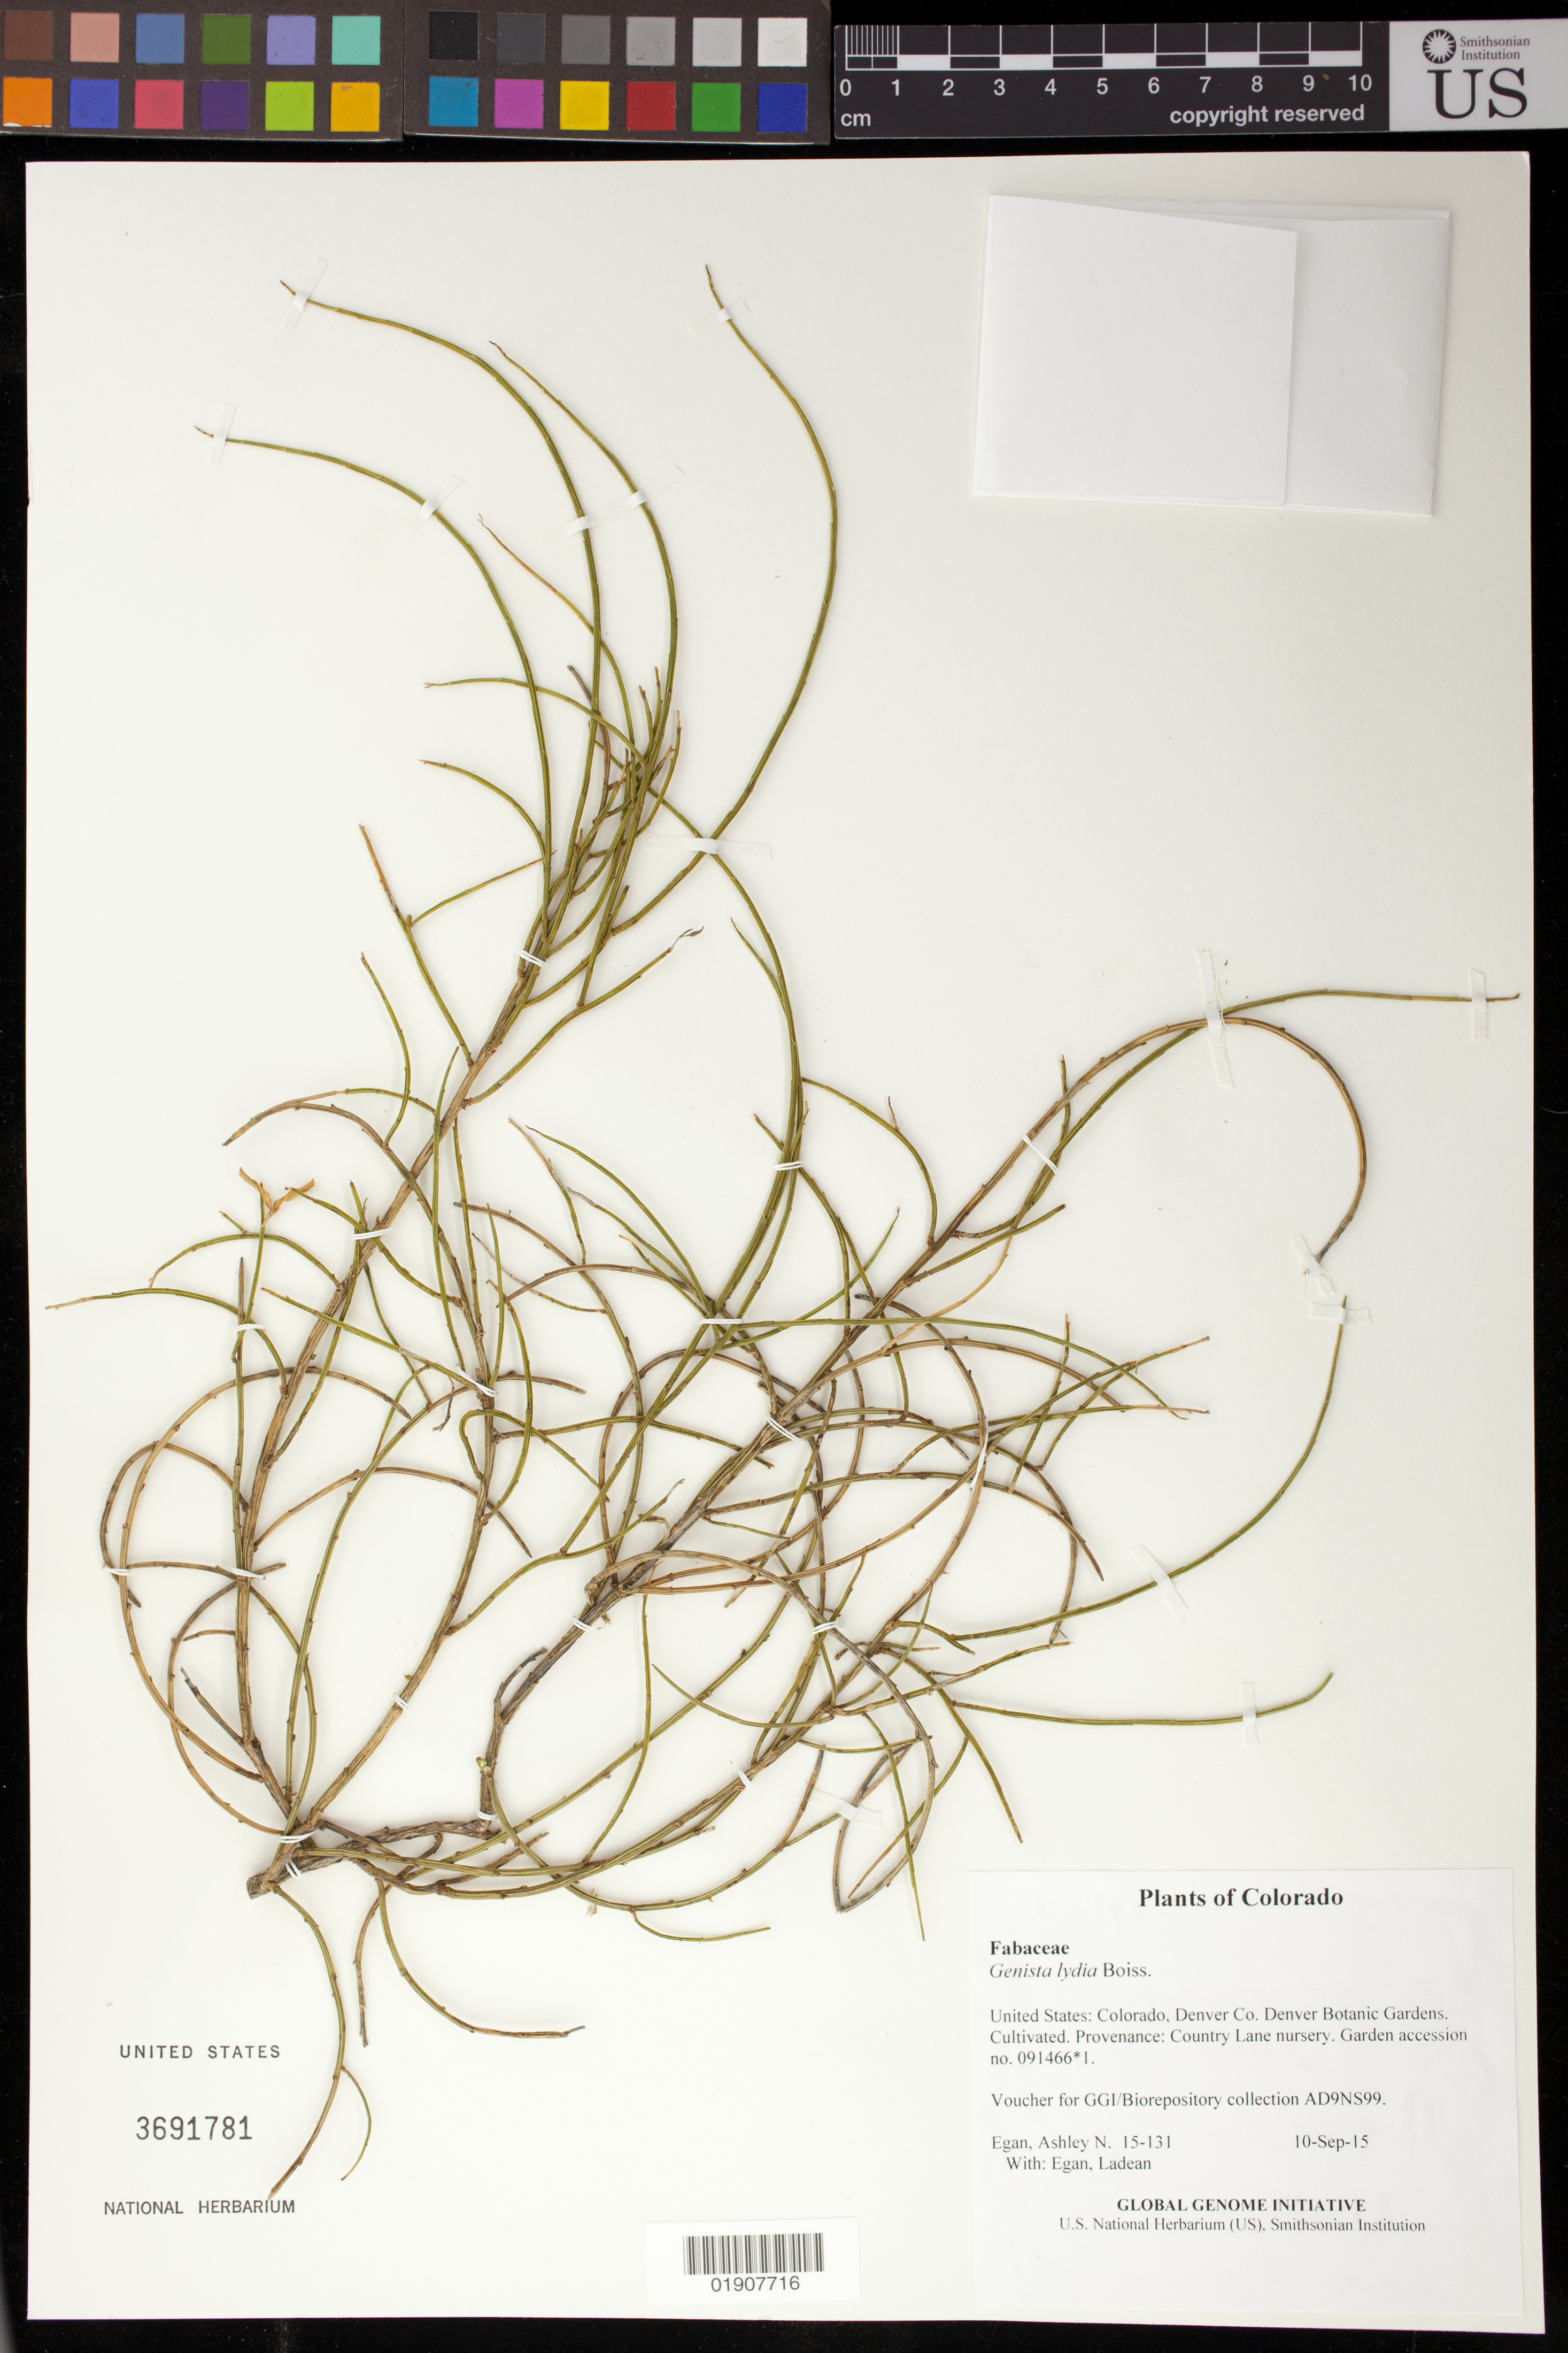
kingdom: Plantae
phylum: Tracheophyta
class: Magnoliopsida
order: Fabales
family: Fabaceae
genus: Genista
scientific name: Genista lydia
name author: Boiss.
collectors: A. N. Egan & L. Egan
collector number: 15-131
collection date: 2015-09-10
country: United States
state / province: Colorado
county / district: Denver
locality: Denver Botanic Gardens. Cultivated. Provenance: Country Lane nursery. Garden accession no. 091466.1.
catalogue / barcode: US 3691781